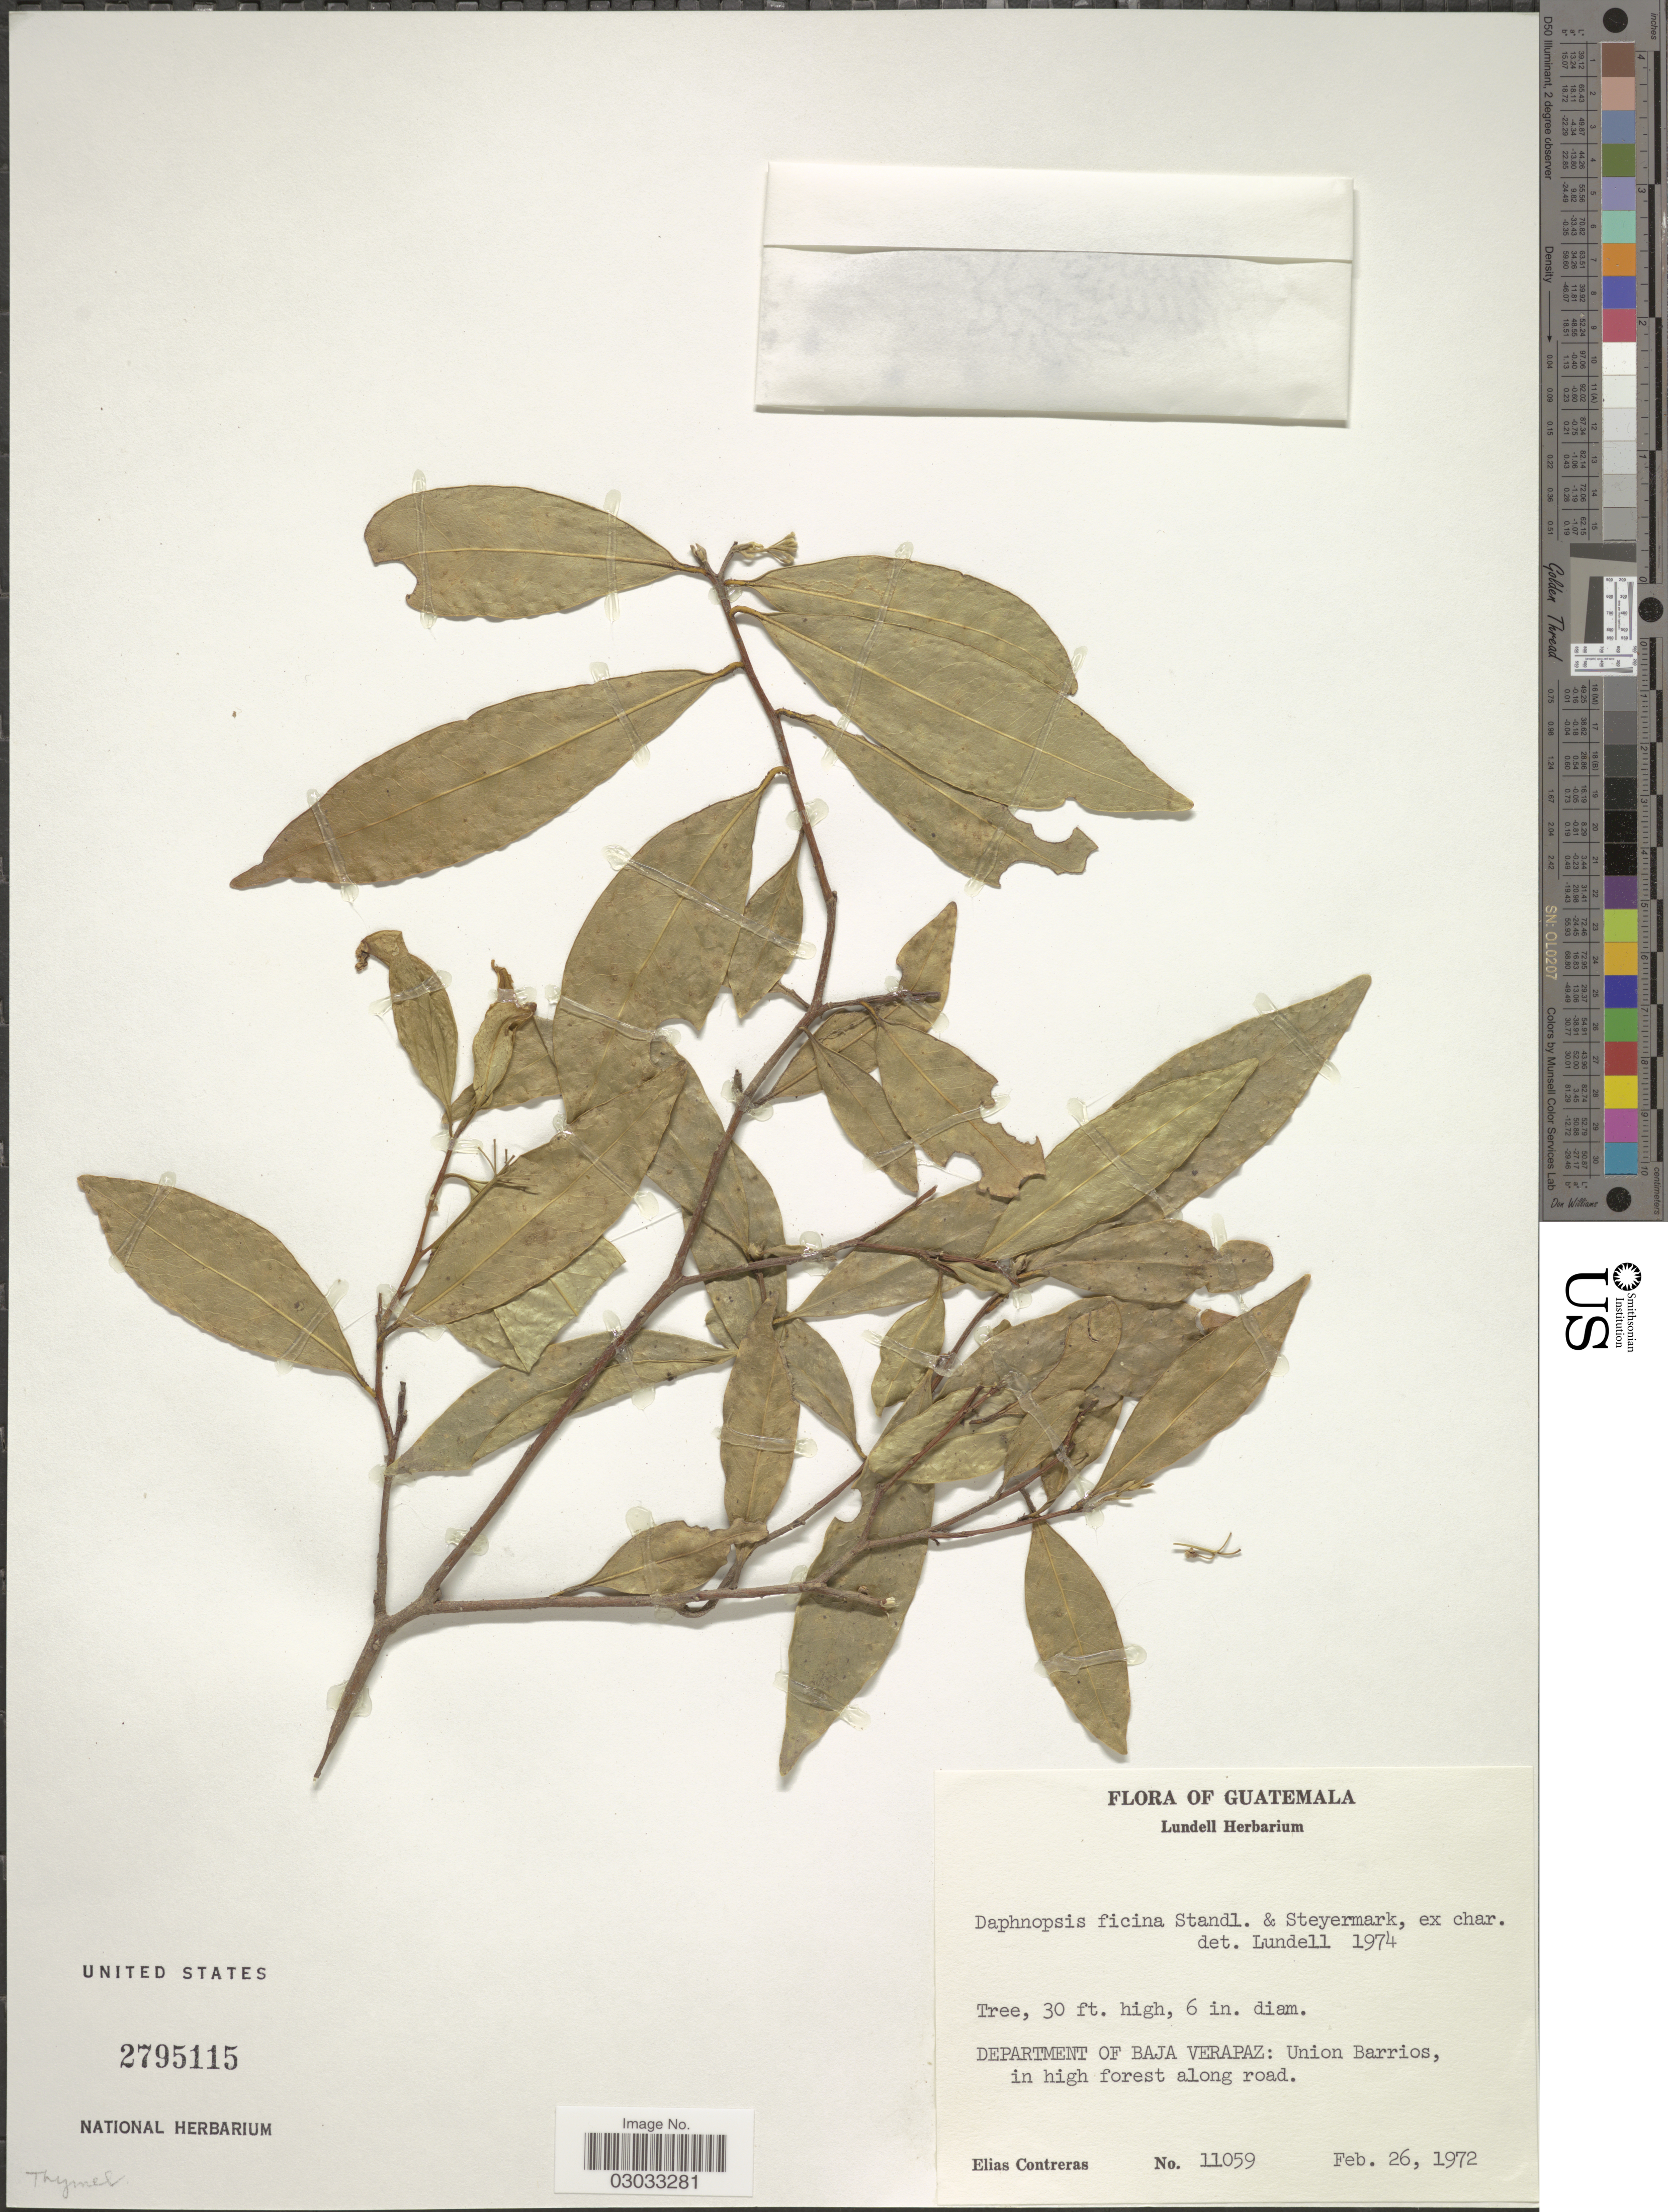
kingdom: Plantae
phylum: Tracheophyta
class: Magnoliopsida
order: Malvales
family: Thymelaeaceae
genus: Daphnopsis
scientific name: Daphnopsis ficina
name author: Standl. & Steyerm.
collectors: E. Contreras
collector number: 11059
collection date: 1972-02-26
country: Guatemala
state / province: Baja Verapaz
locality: Department of Baja Verapaz: Union Barrios, in high forest along road.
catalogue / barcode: US 2795115